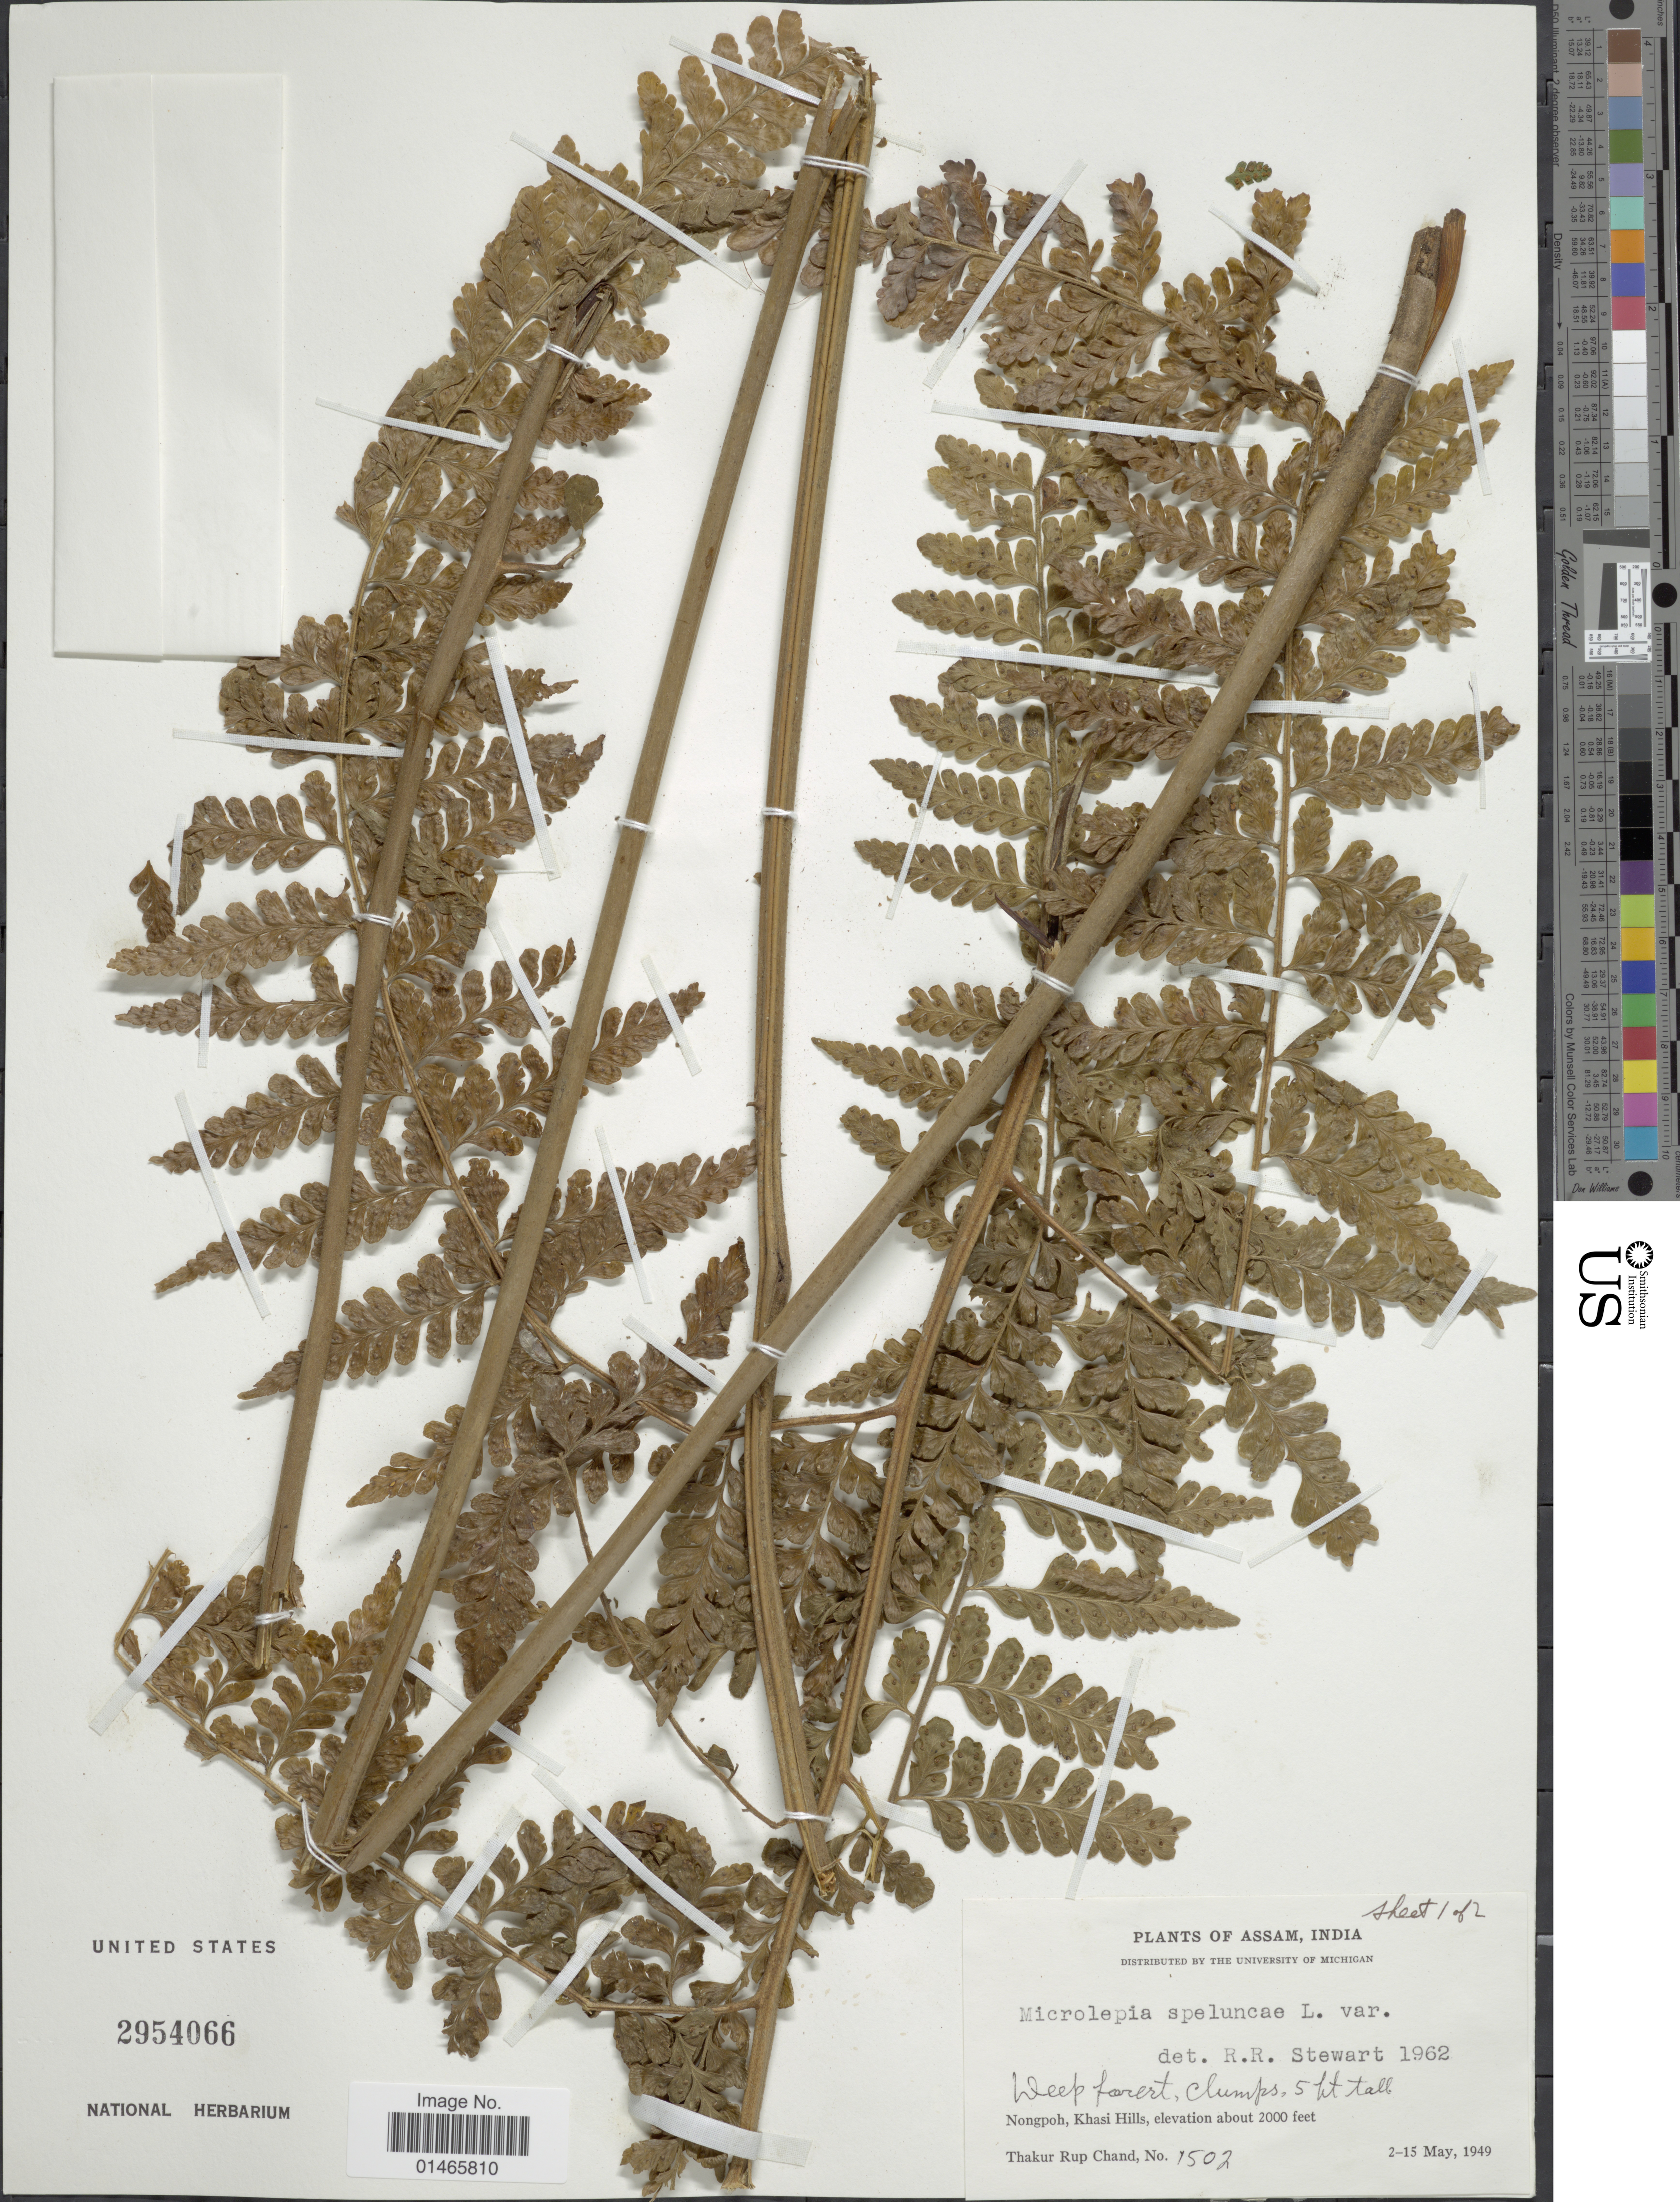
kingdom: Plantae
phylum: Tracheophyta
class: Polypodiopsida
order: Polypodiales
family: Dennstaedtiaceae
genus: Microlepia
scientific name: Microlepia speluncae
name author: (L.) T. Moore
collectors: T. R. Chand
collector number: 1502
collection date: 1949-05-02/1949-05-15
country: India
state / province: Meghalaya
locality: Nongpoh, Khasi Hills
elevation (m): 610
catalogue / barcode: US 2954066